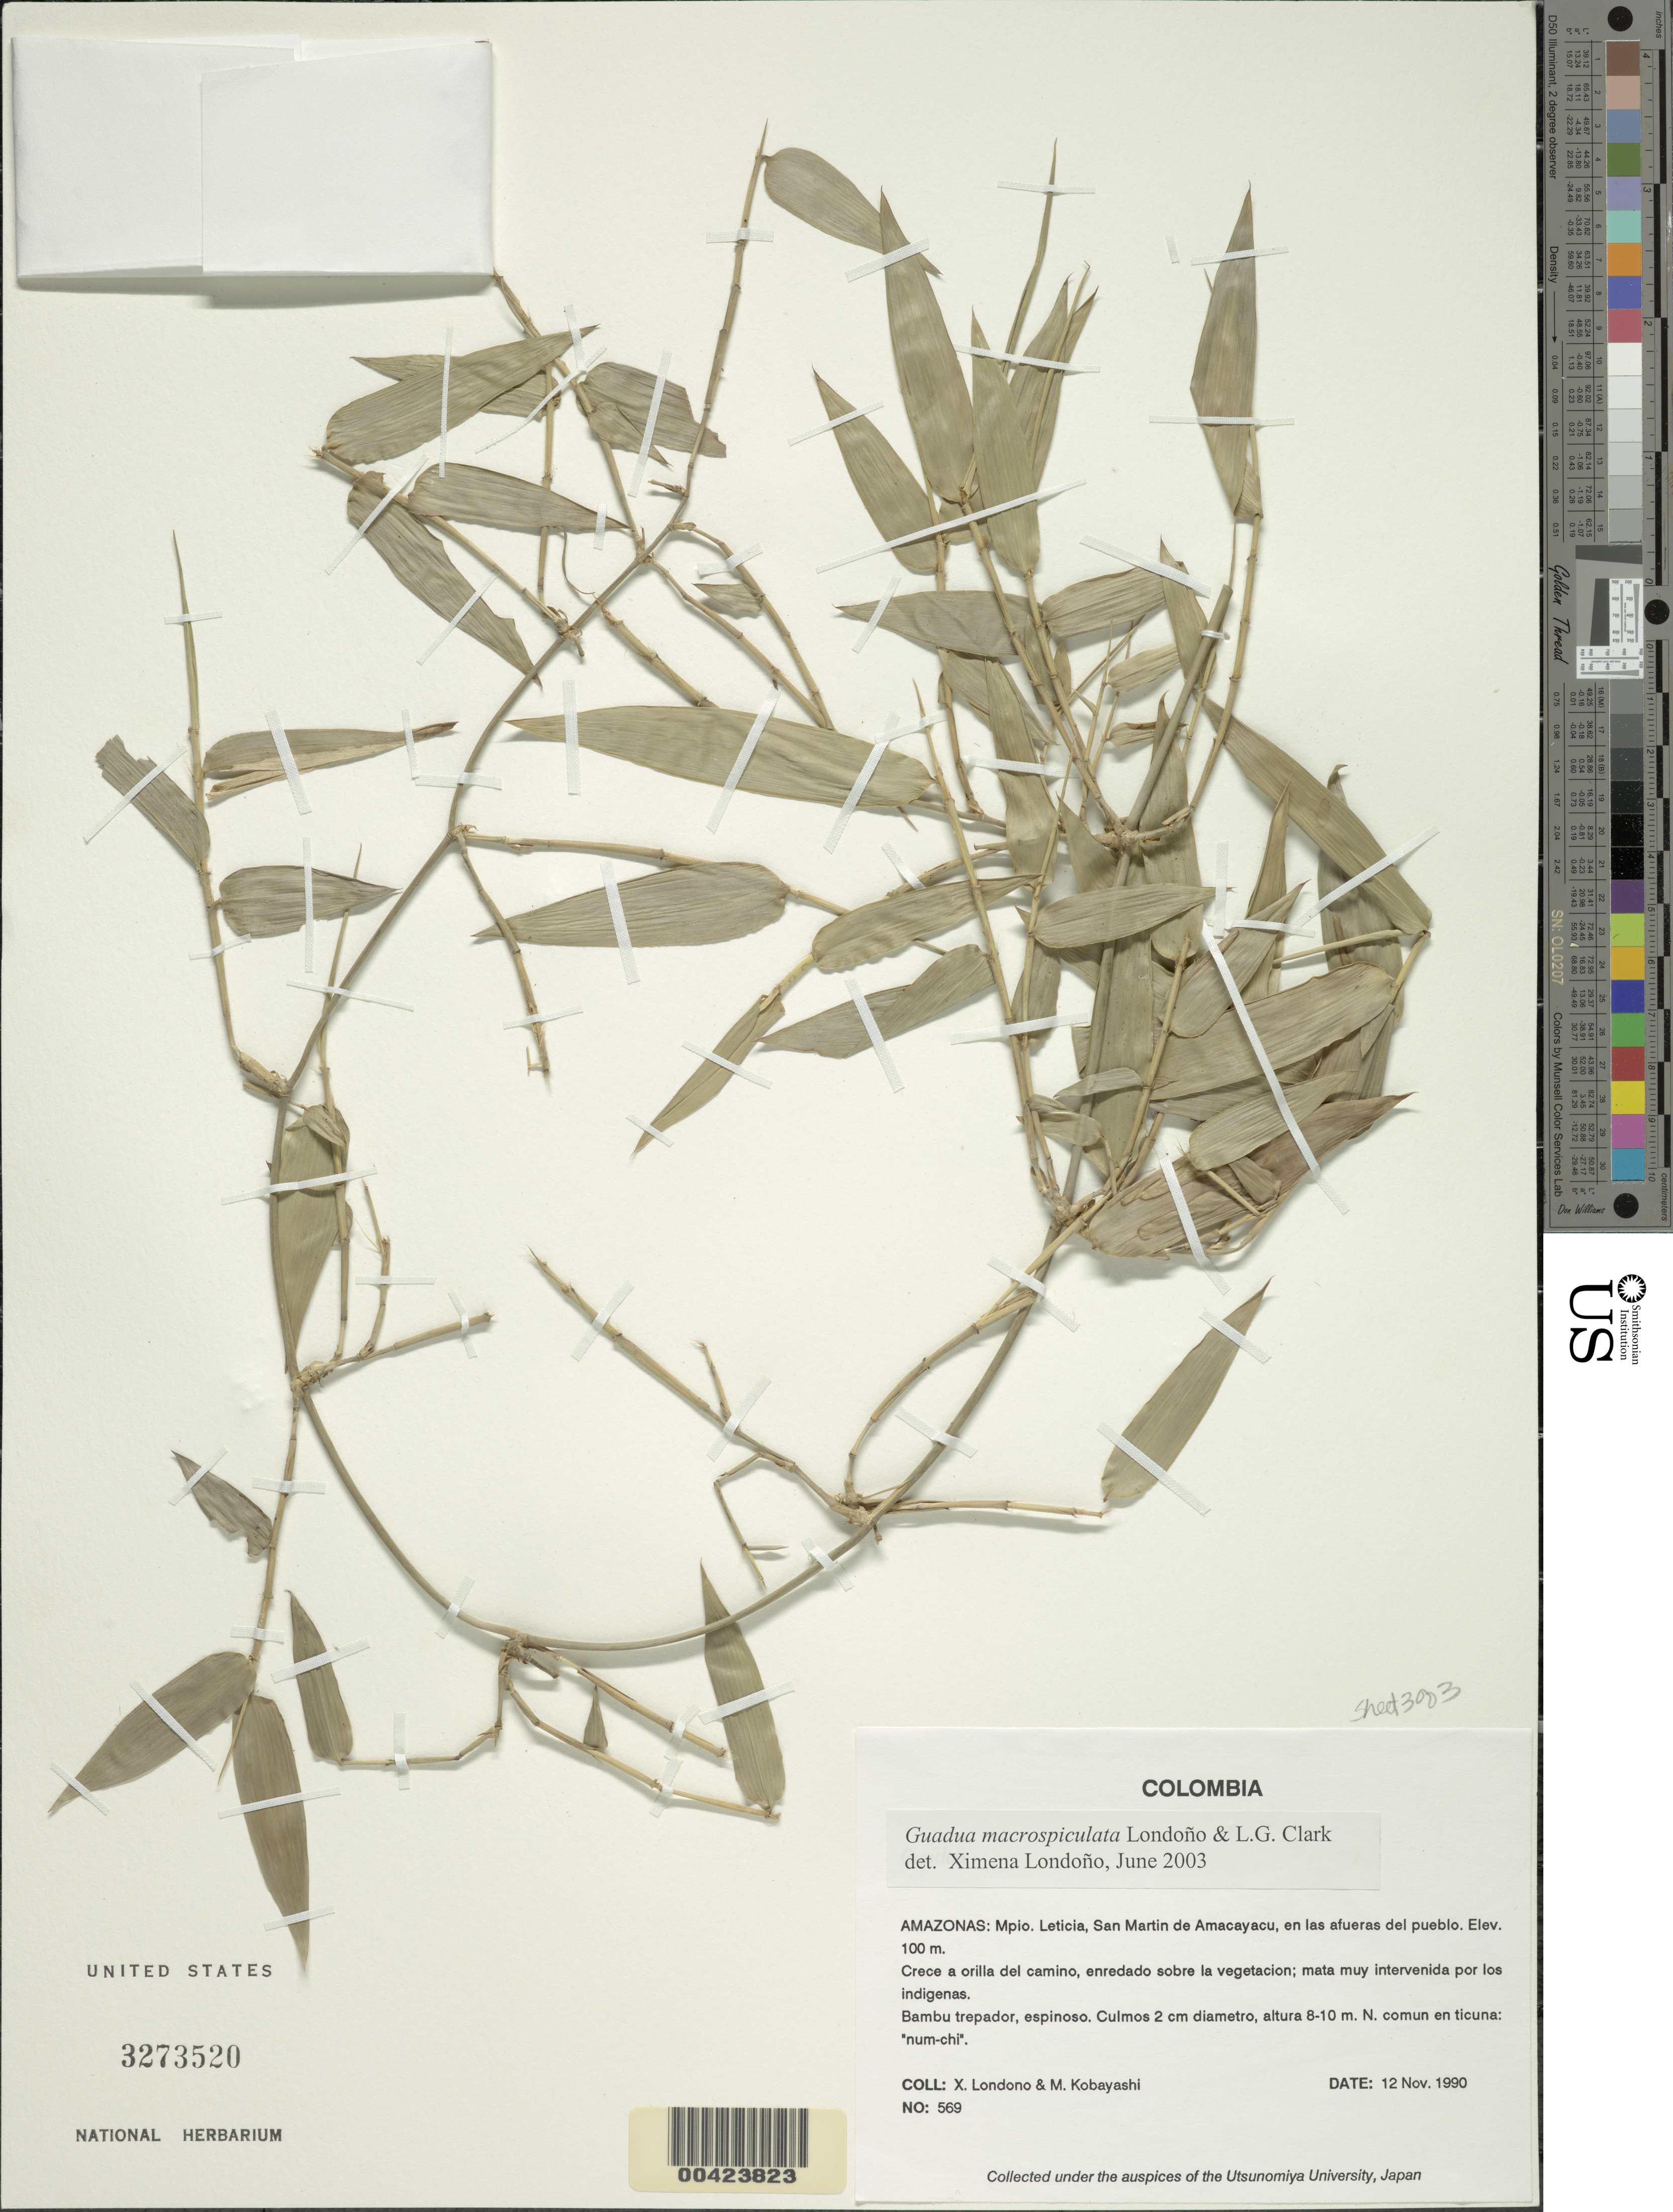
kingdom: Plantae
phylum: Tracheophyta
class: Liliopsida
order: Poales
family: Poaceae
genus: Guadua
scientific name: Guadua macrospiculata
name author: Londoño & L.G. Clark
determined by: Londoño, X., (TULV), Jardin Botanico "Juan Maria Cespedes"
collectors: X. Londoño & M. Kobayashi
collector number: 569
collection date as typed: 12 Nov 1990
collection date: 1990-11-12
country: Colombia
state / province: Amazônas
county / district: Leticia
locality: San Martin de Amaca-Yacu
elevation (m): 100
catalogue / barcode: US 3273520